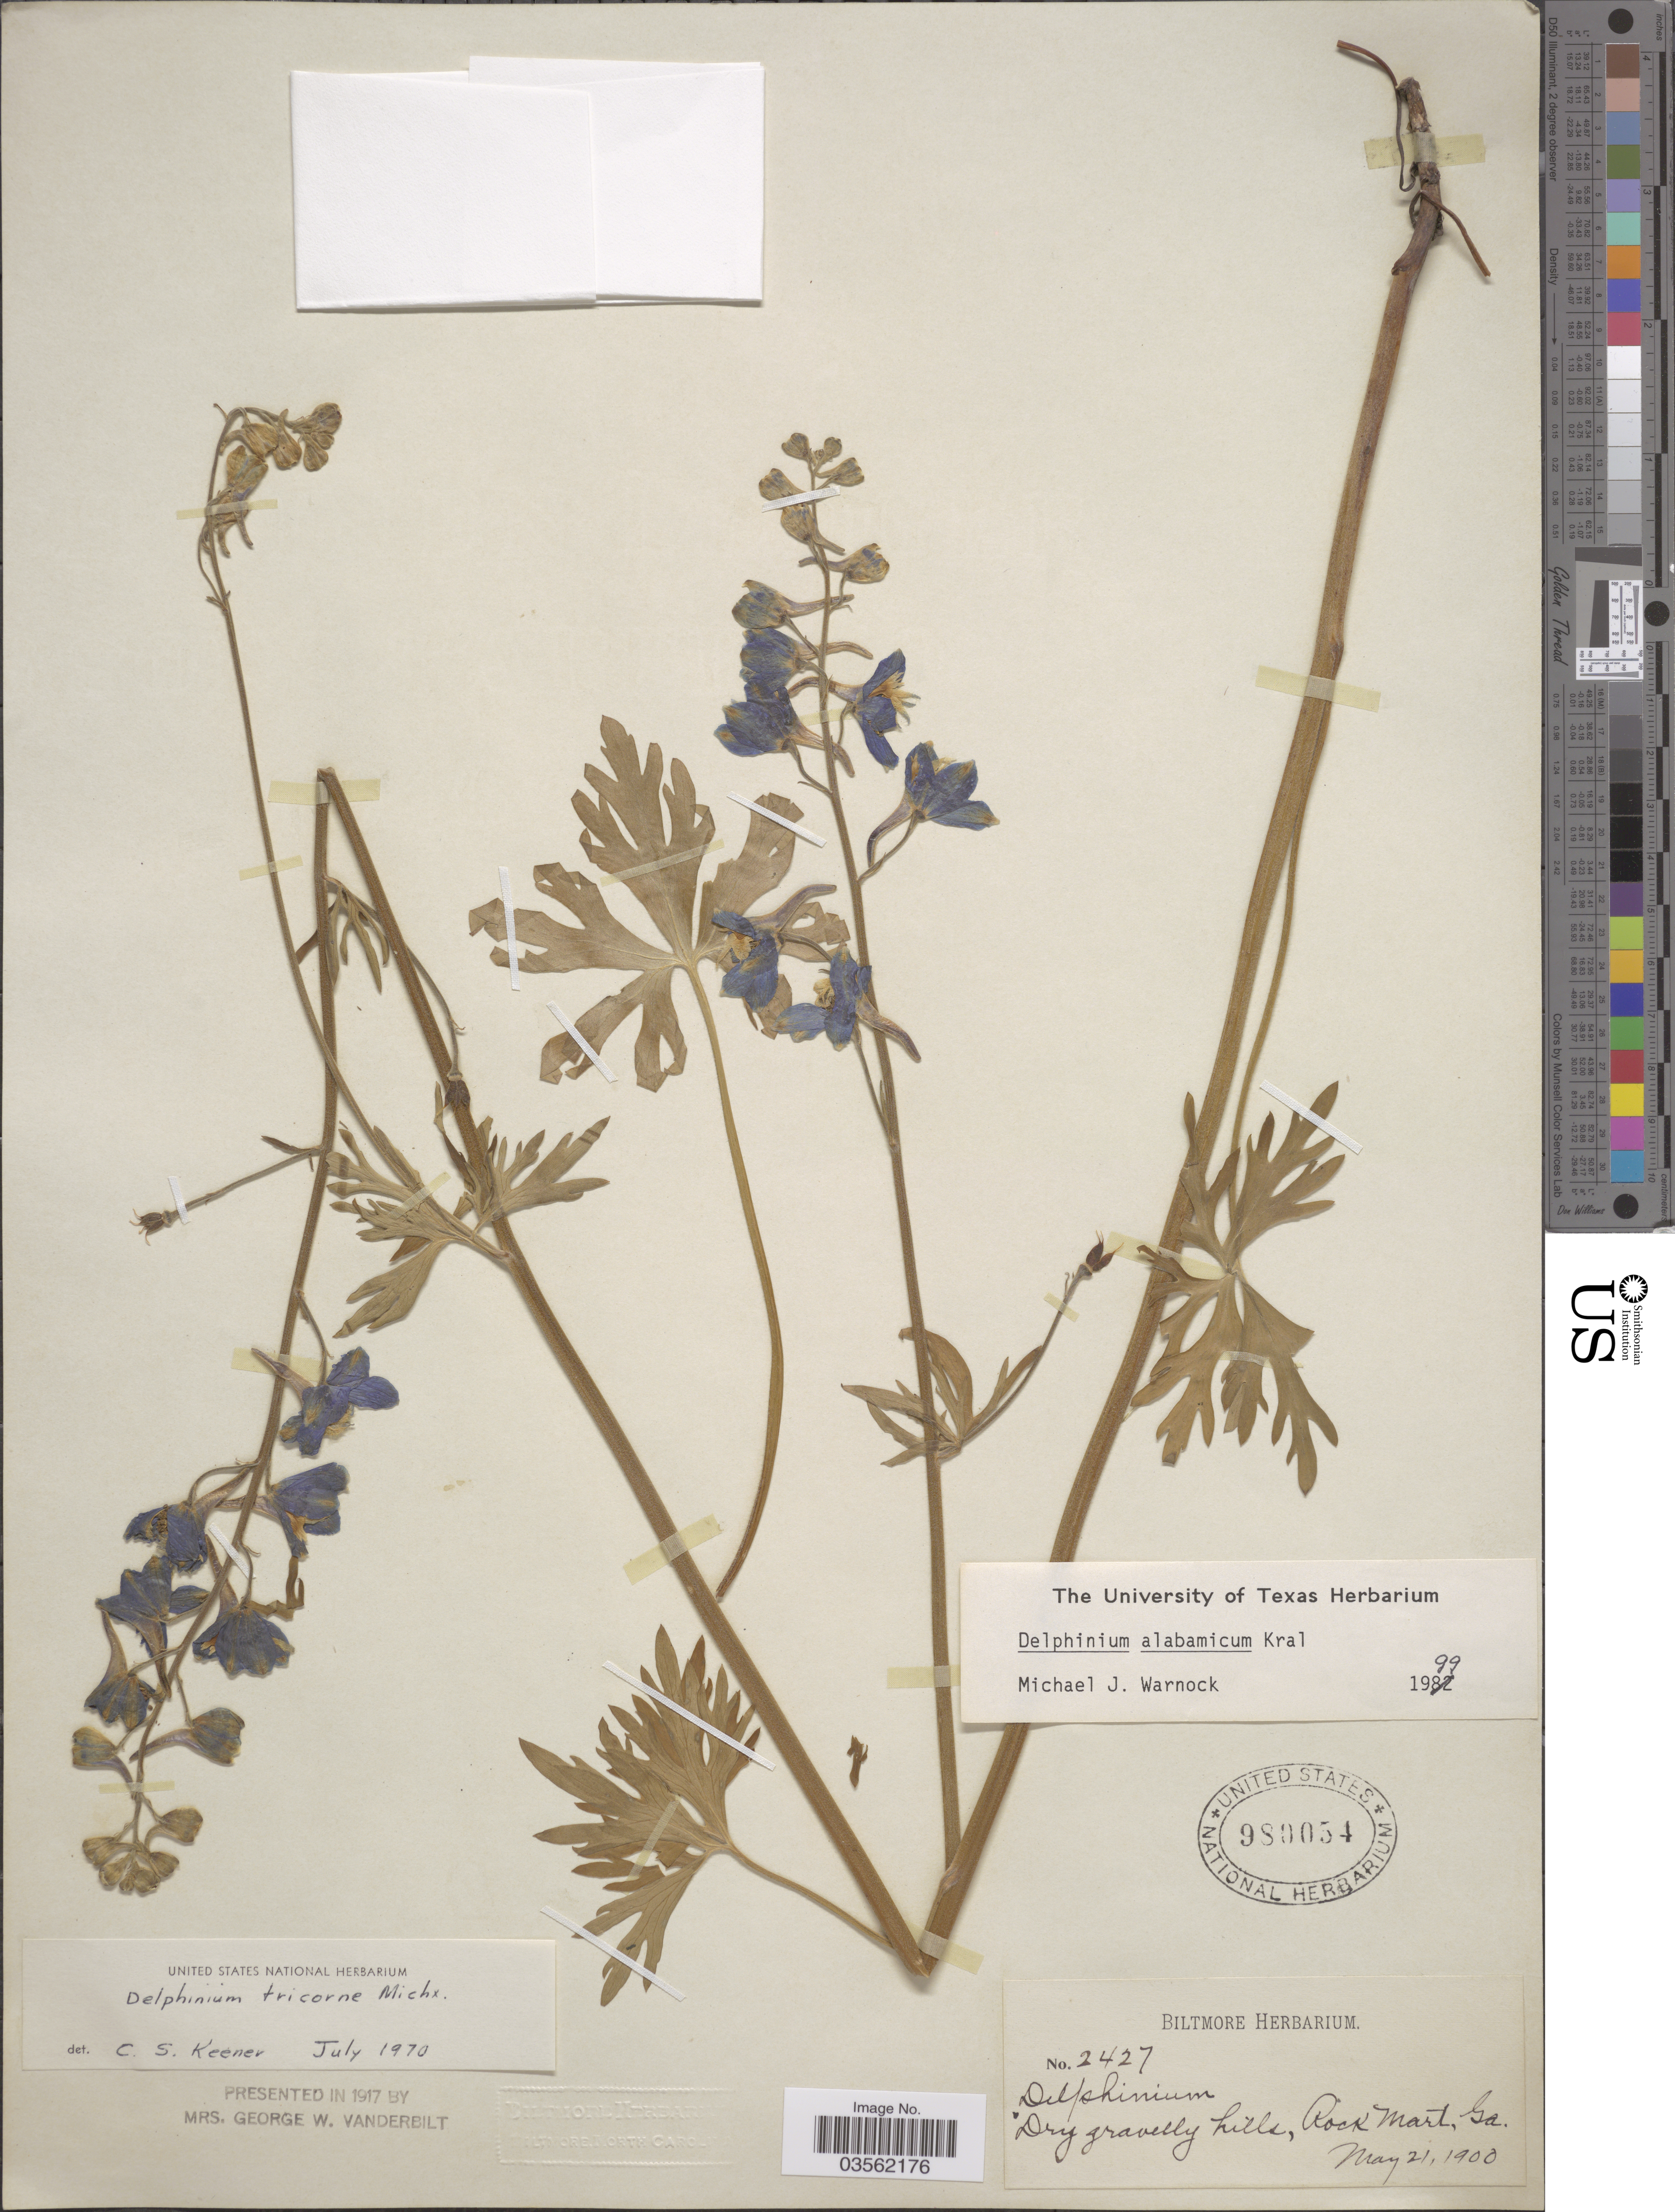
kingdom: Plantae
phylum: Tracheophyta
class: Magnoliopsida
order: Ranunculales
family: Ranunculaceae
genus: Delphinium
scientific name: Delphinium alabamicum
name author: Kral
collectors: ex herb. Biltmore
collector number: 2427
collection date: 1900-05-21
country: United States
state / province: Georgia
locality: Dry gravelly hills, Rock Mart.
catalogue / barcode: US 980054